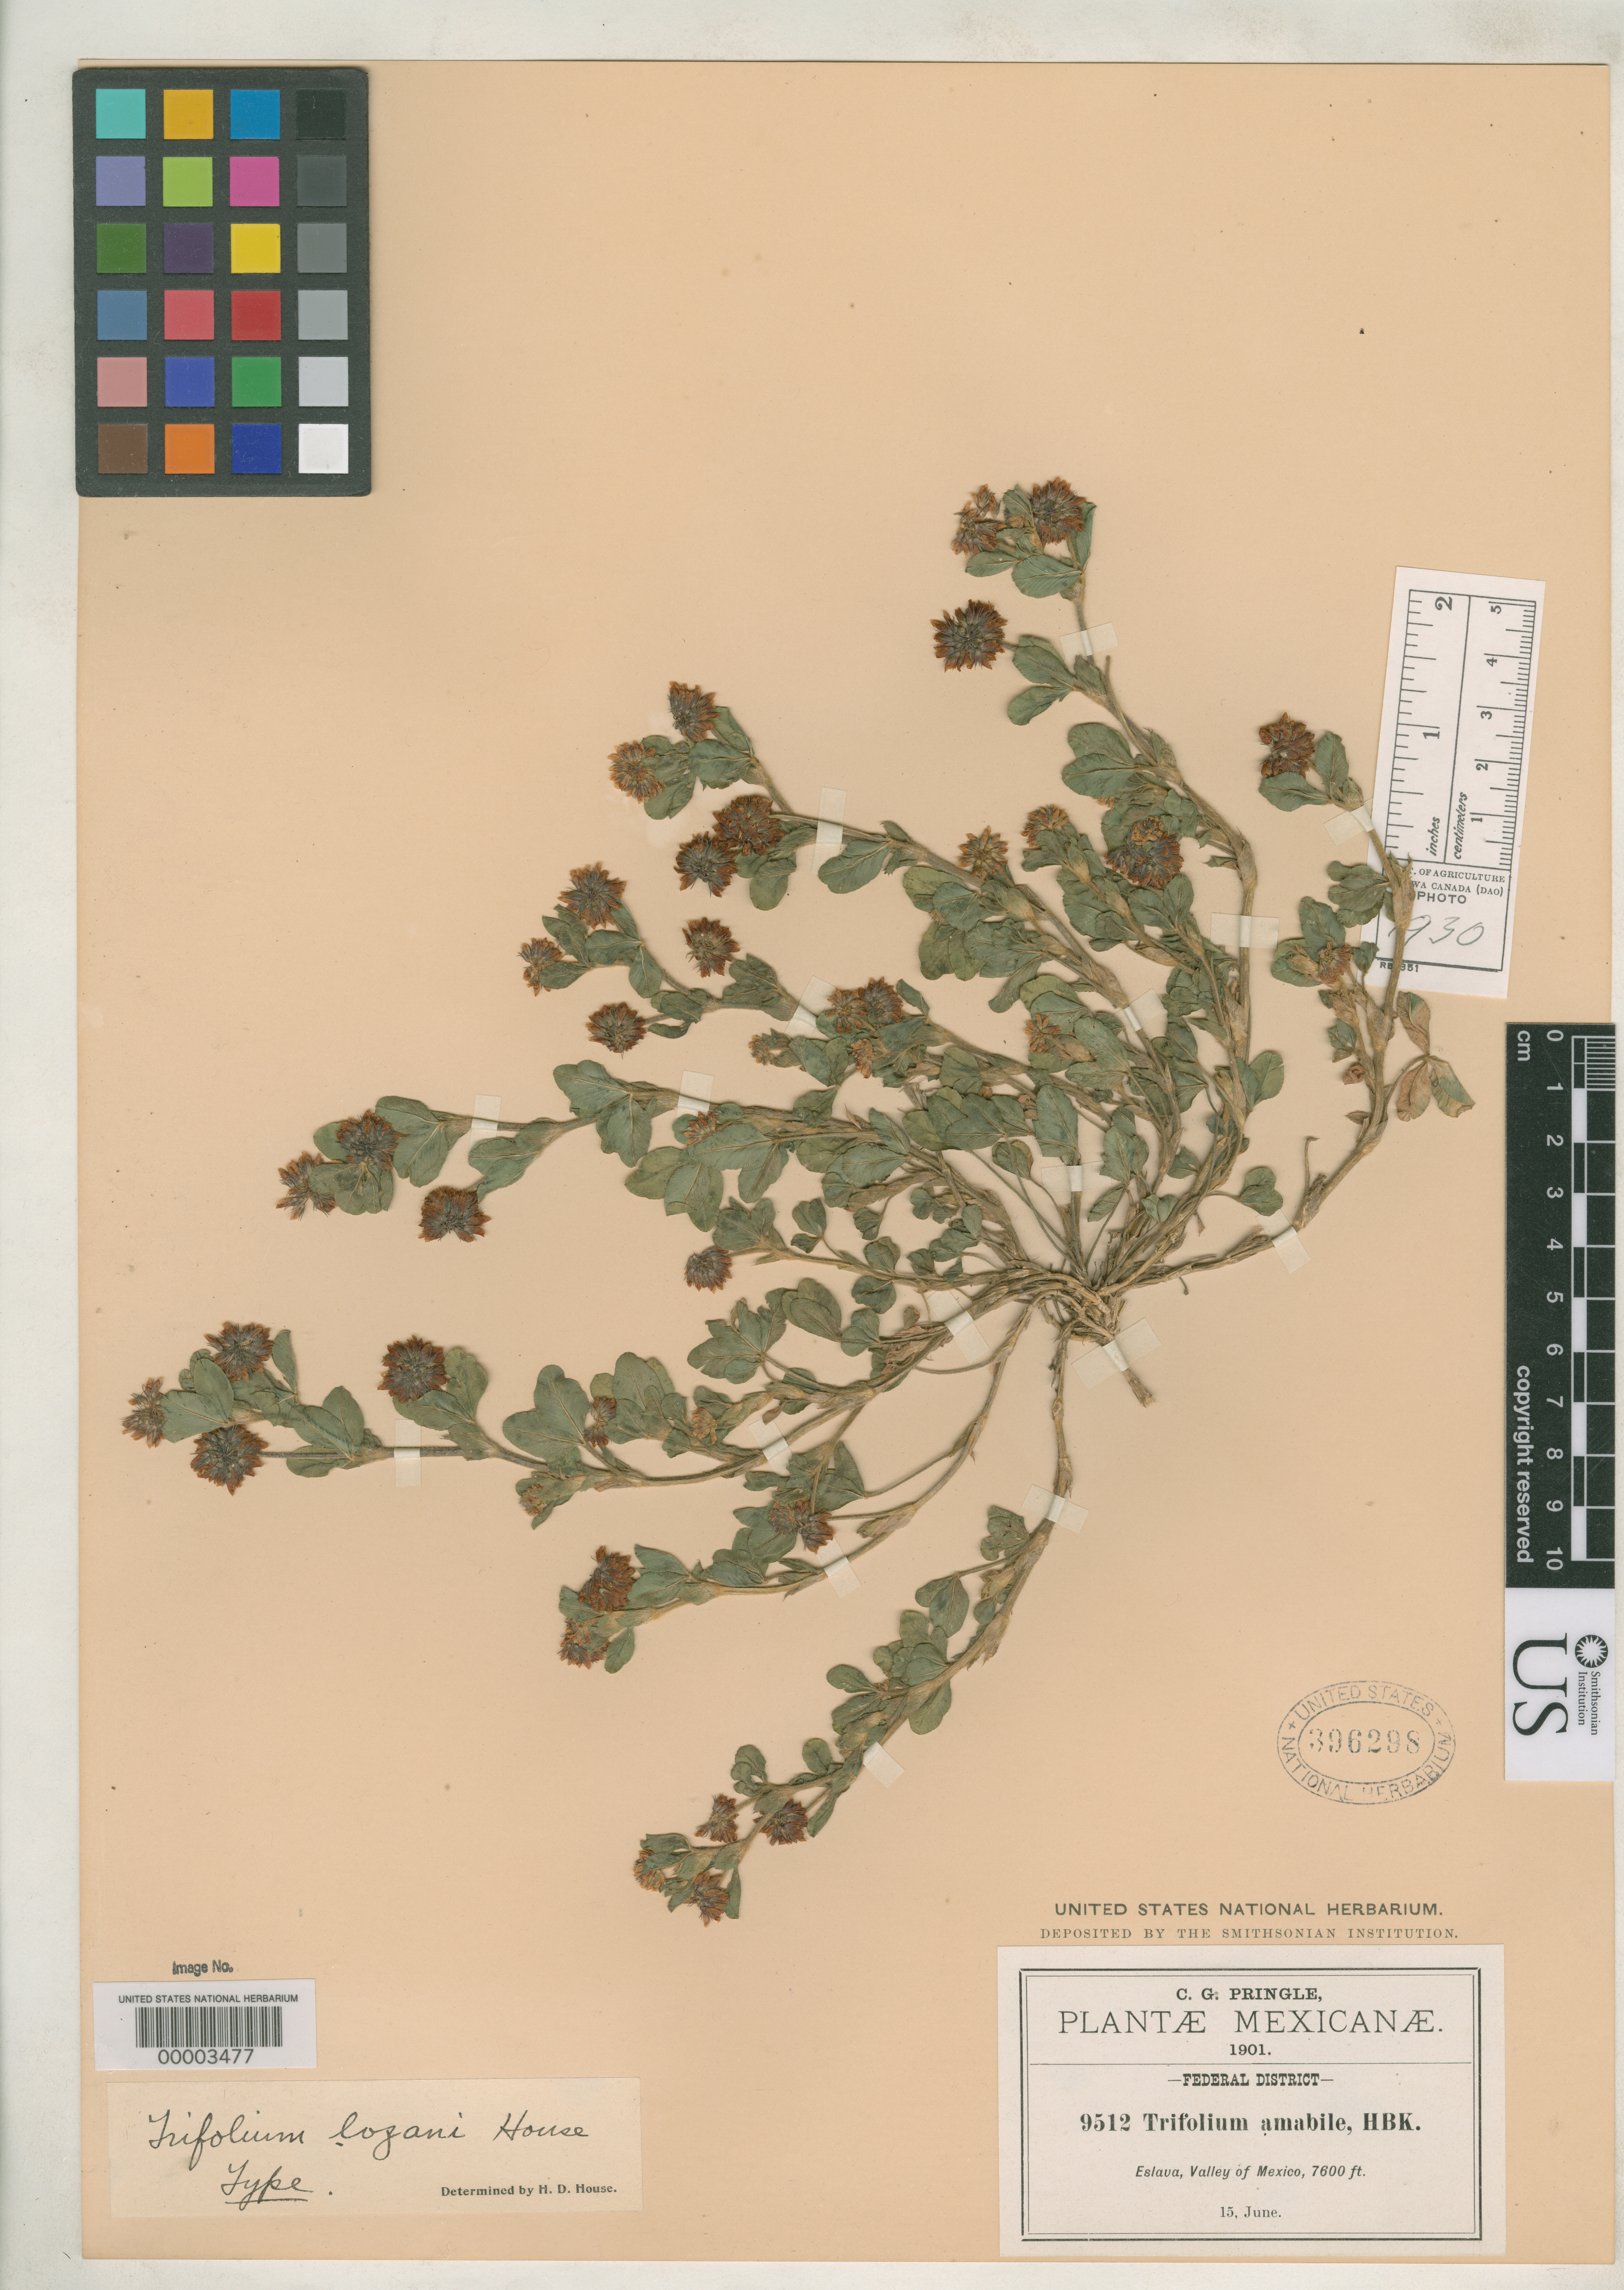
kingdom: Plantae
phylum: Tracheophyta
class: Magnoliopsida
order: Fabales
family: Fabaceae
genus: Trifolium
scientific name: Trifolium lozani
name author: House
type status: Holotype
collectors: C. G. Pringle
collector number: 9512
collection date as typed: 15 Jun 1901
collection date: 1901-06-15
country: Mexico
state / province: Distrito Federal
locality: Eslava.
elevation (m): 2300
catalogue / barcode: US 396298